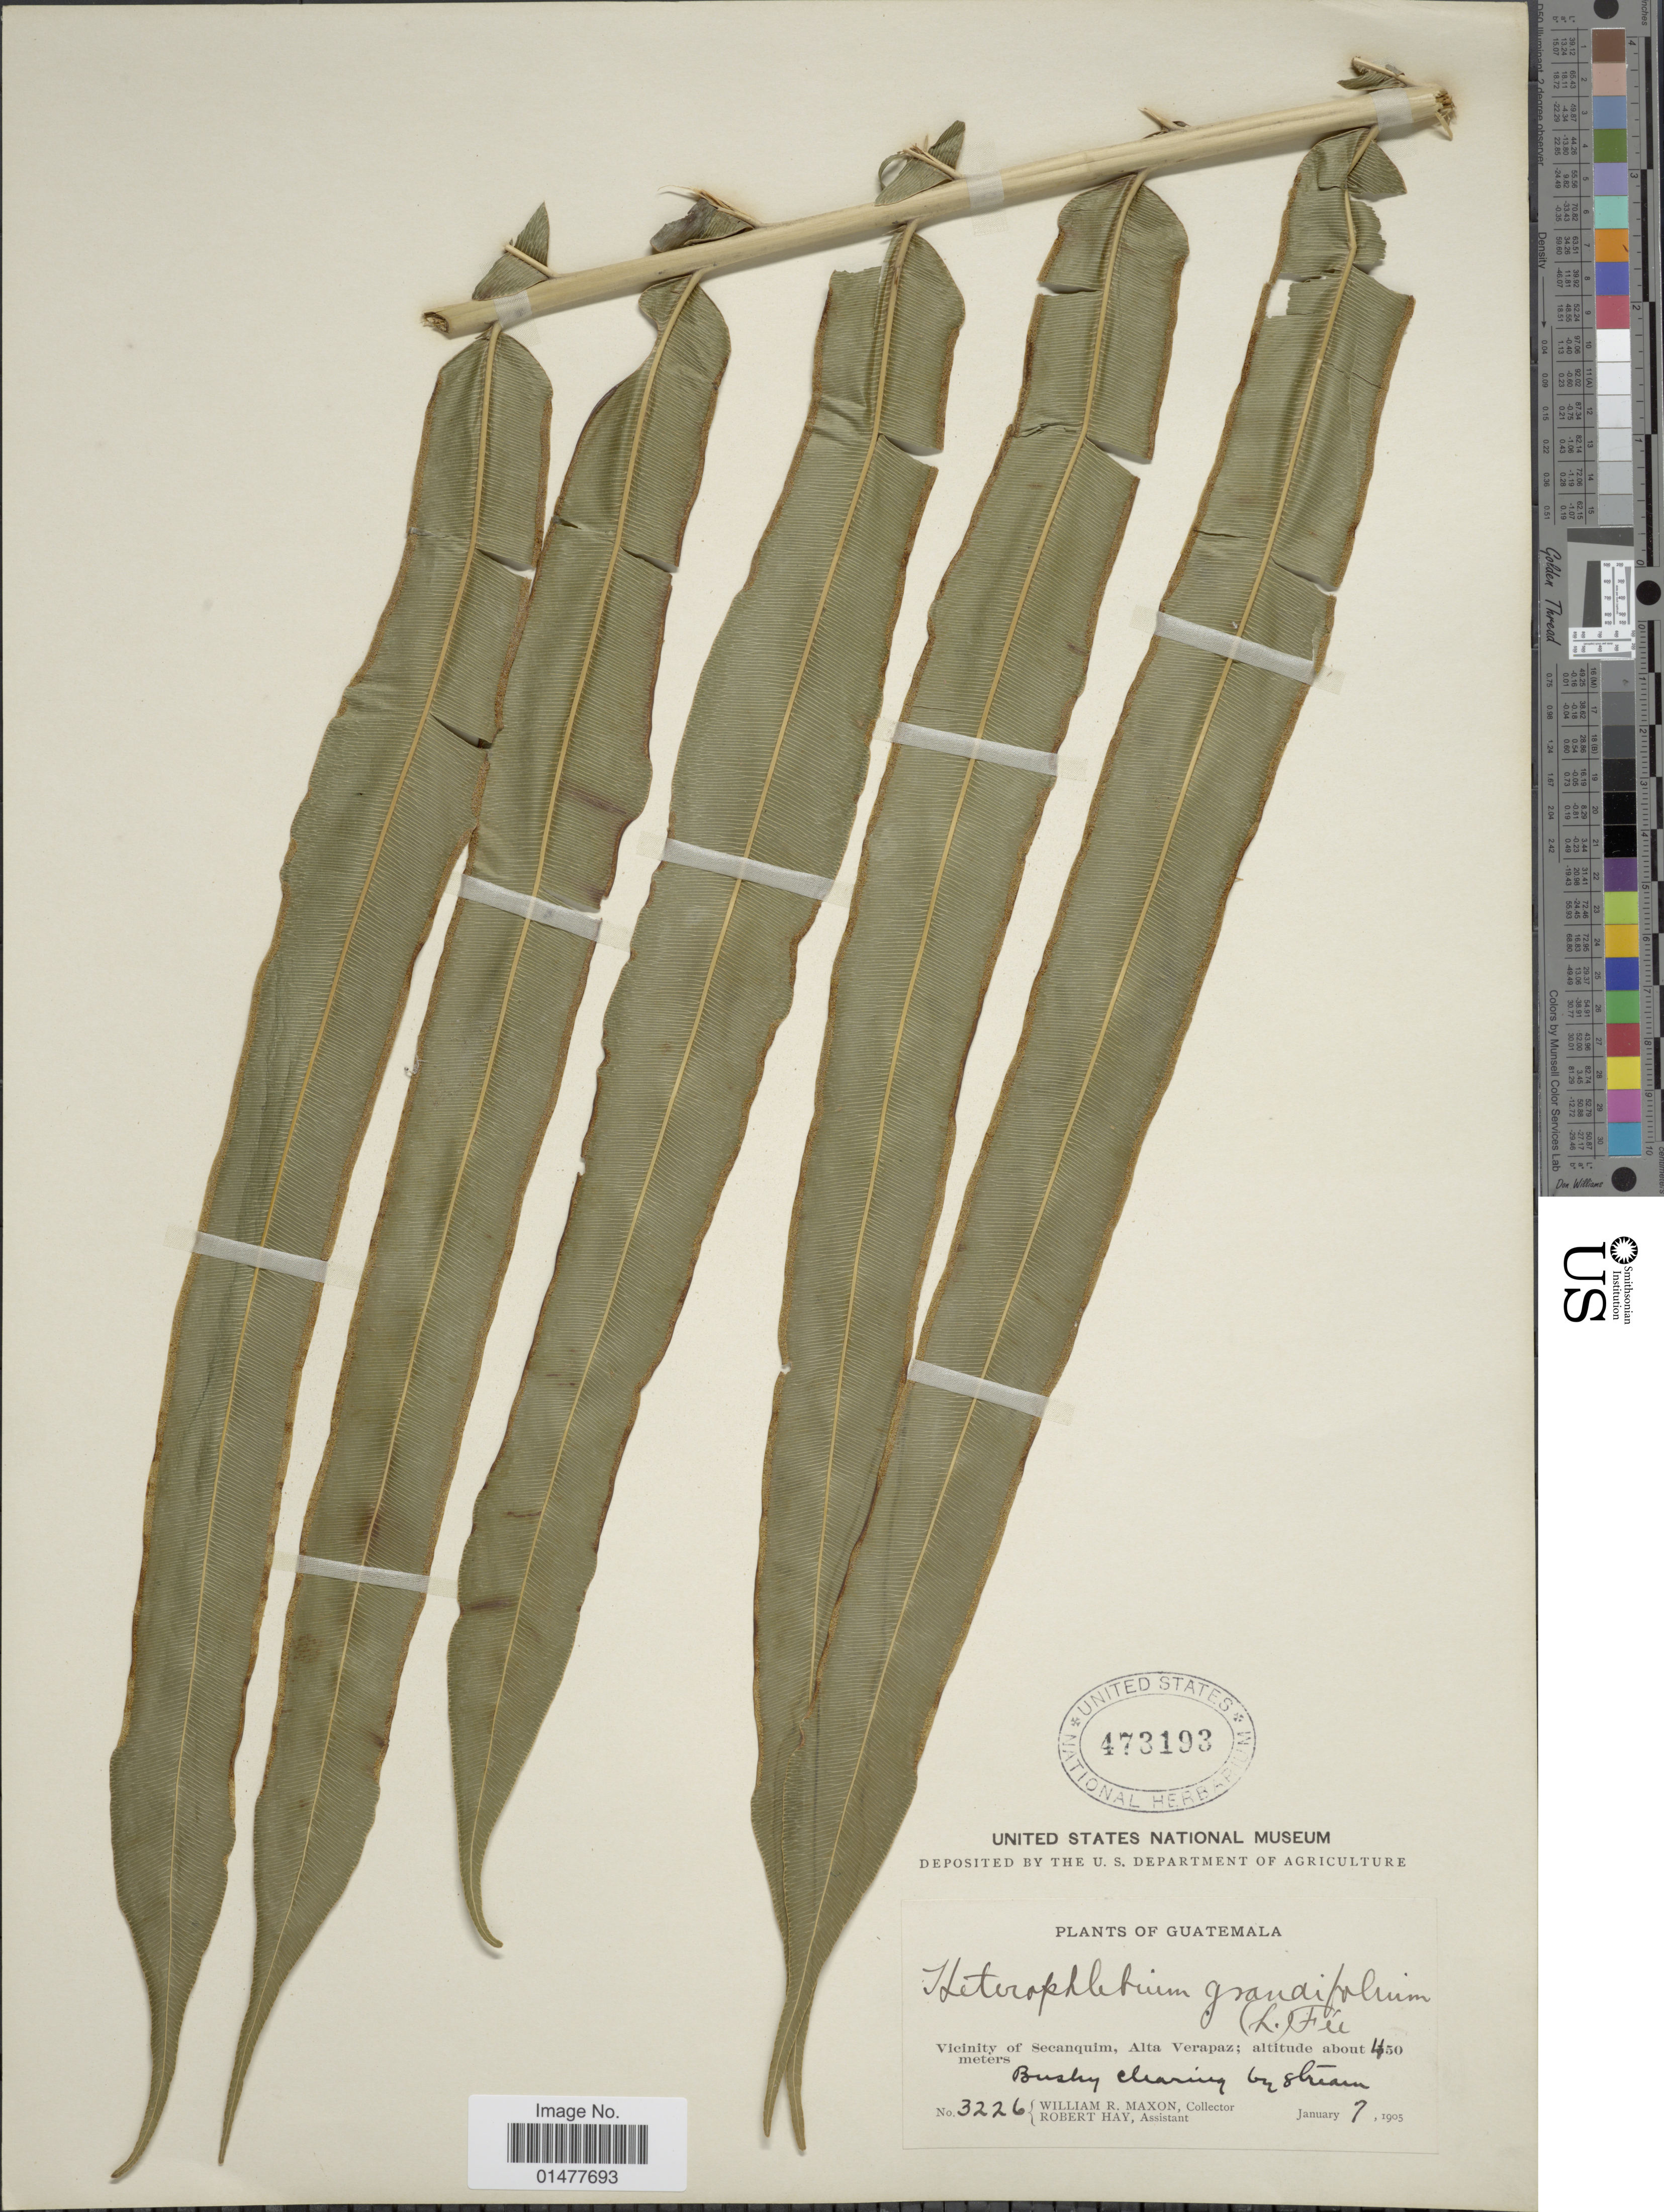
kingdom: Plantae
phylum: Tracheophyta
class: Polypodiopsida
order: Polypodiales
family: Pteridaceae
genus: Pteris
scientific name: Pteris grandifolia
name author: L.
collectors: W. R. Maxon & R. H. Hay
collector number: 3226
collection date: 1905-01-07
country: Guatemala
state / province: Alta Verapaz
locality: Vicinity of Secanquim.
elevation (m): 450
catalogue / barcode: US 473193